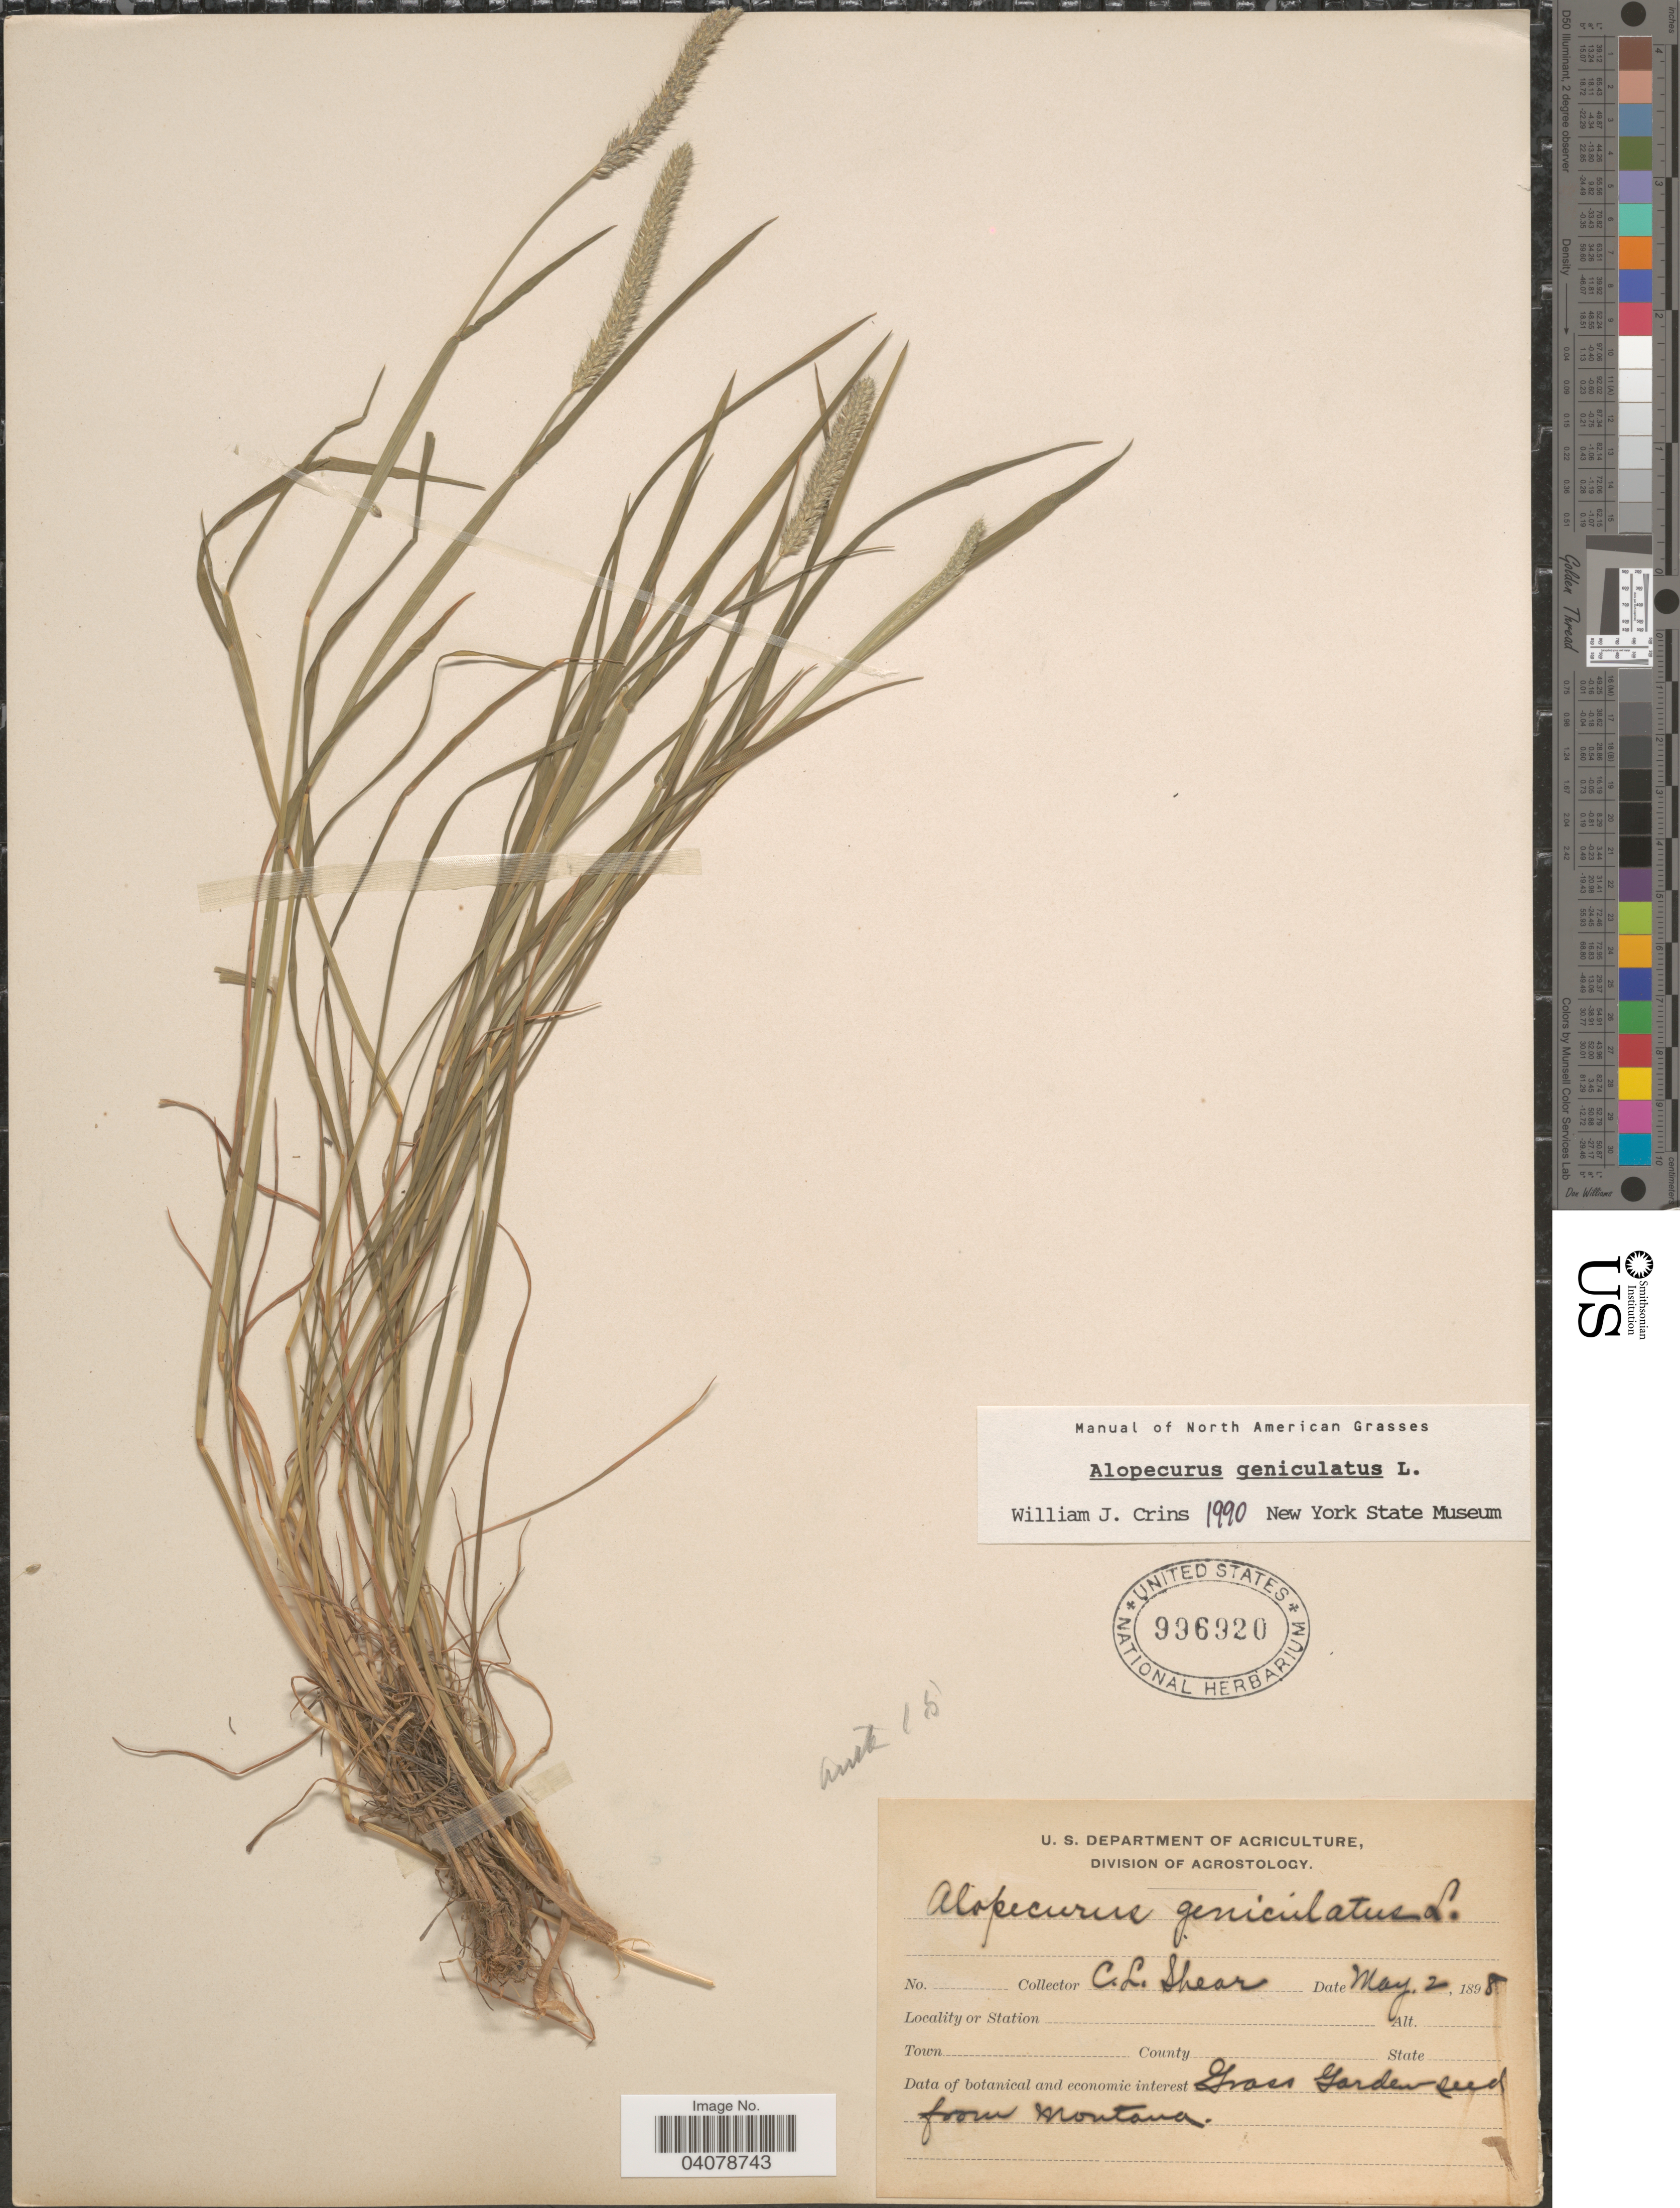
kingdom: Plantae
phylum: Tracheophyta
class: Liliopsida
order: Poales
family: Poaceae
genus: Alopecurus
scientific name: Alopecurus geniculatus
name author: L.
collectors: C. L. Shear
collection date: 1898-05-02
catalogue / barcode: US 996920